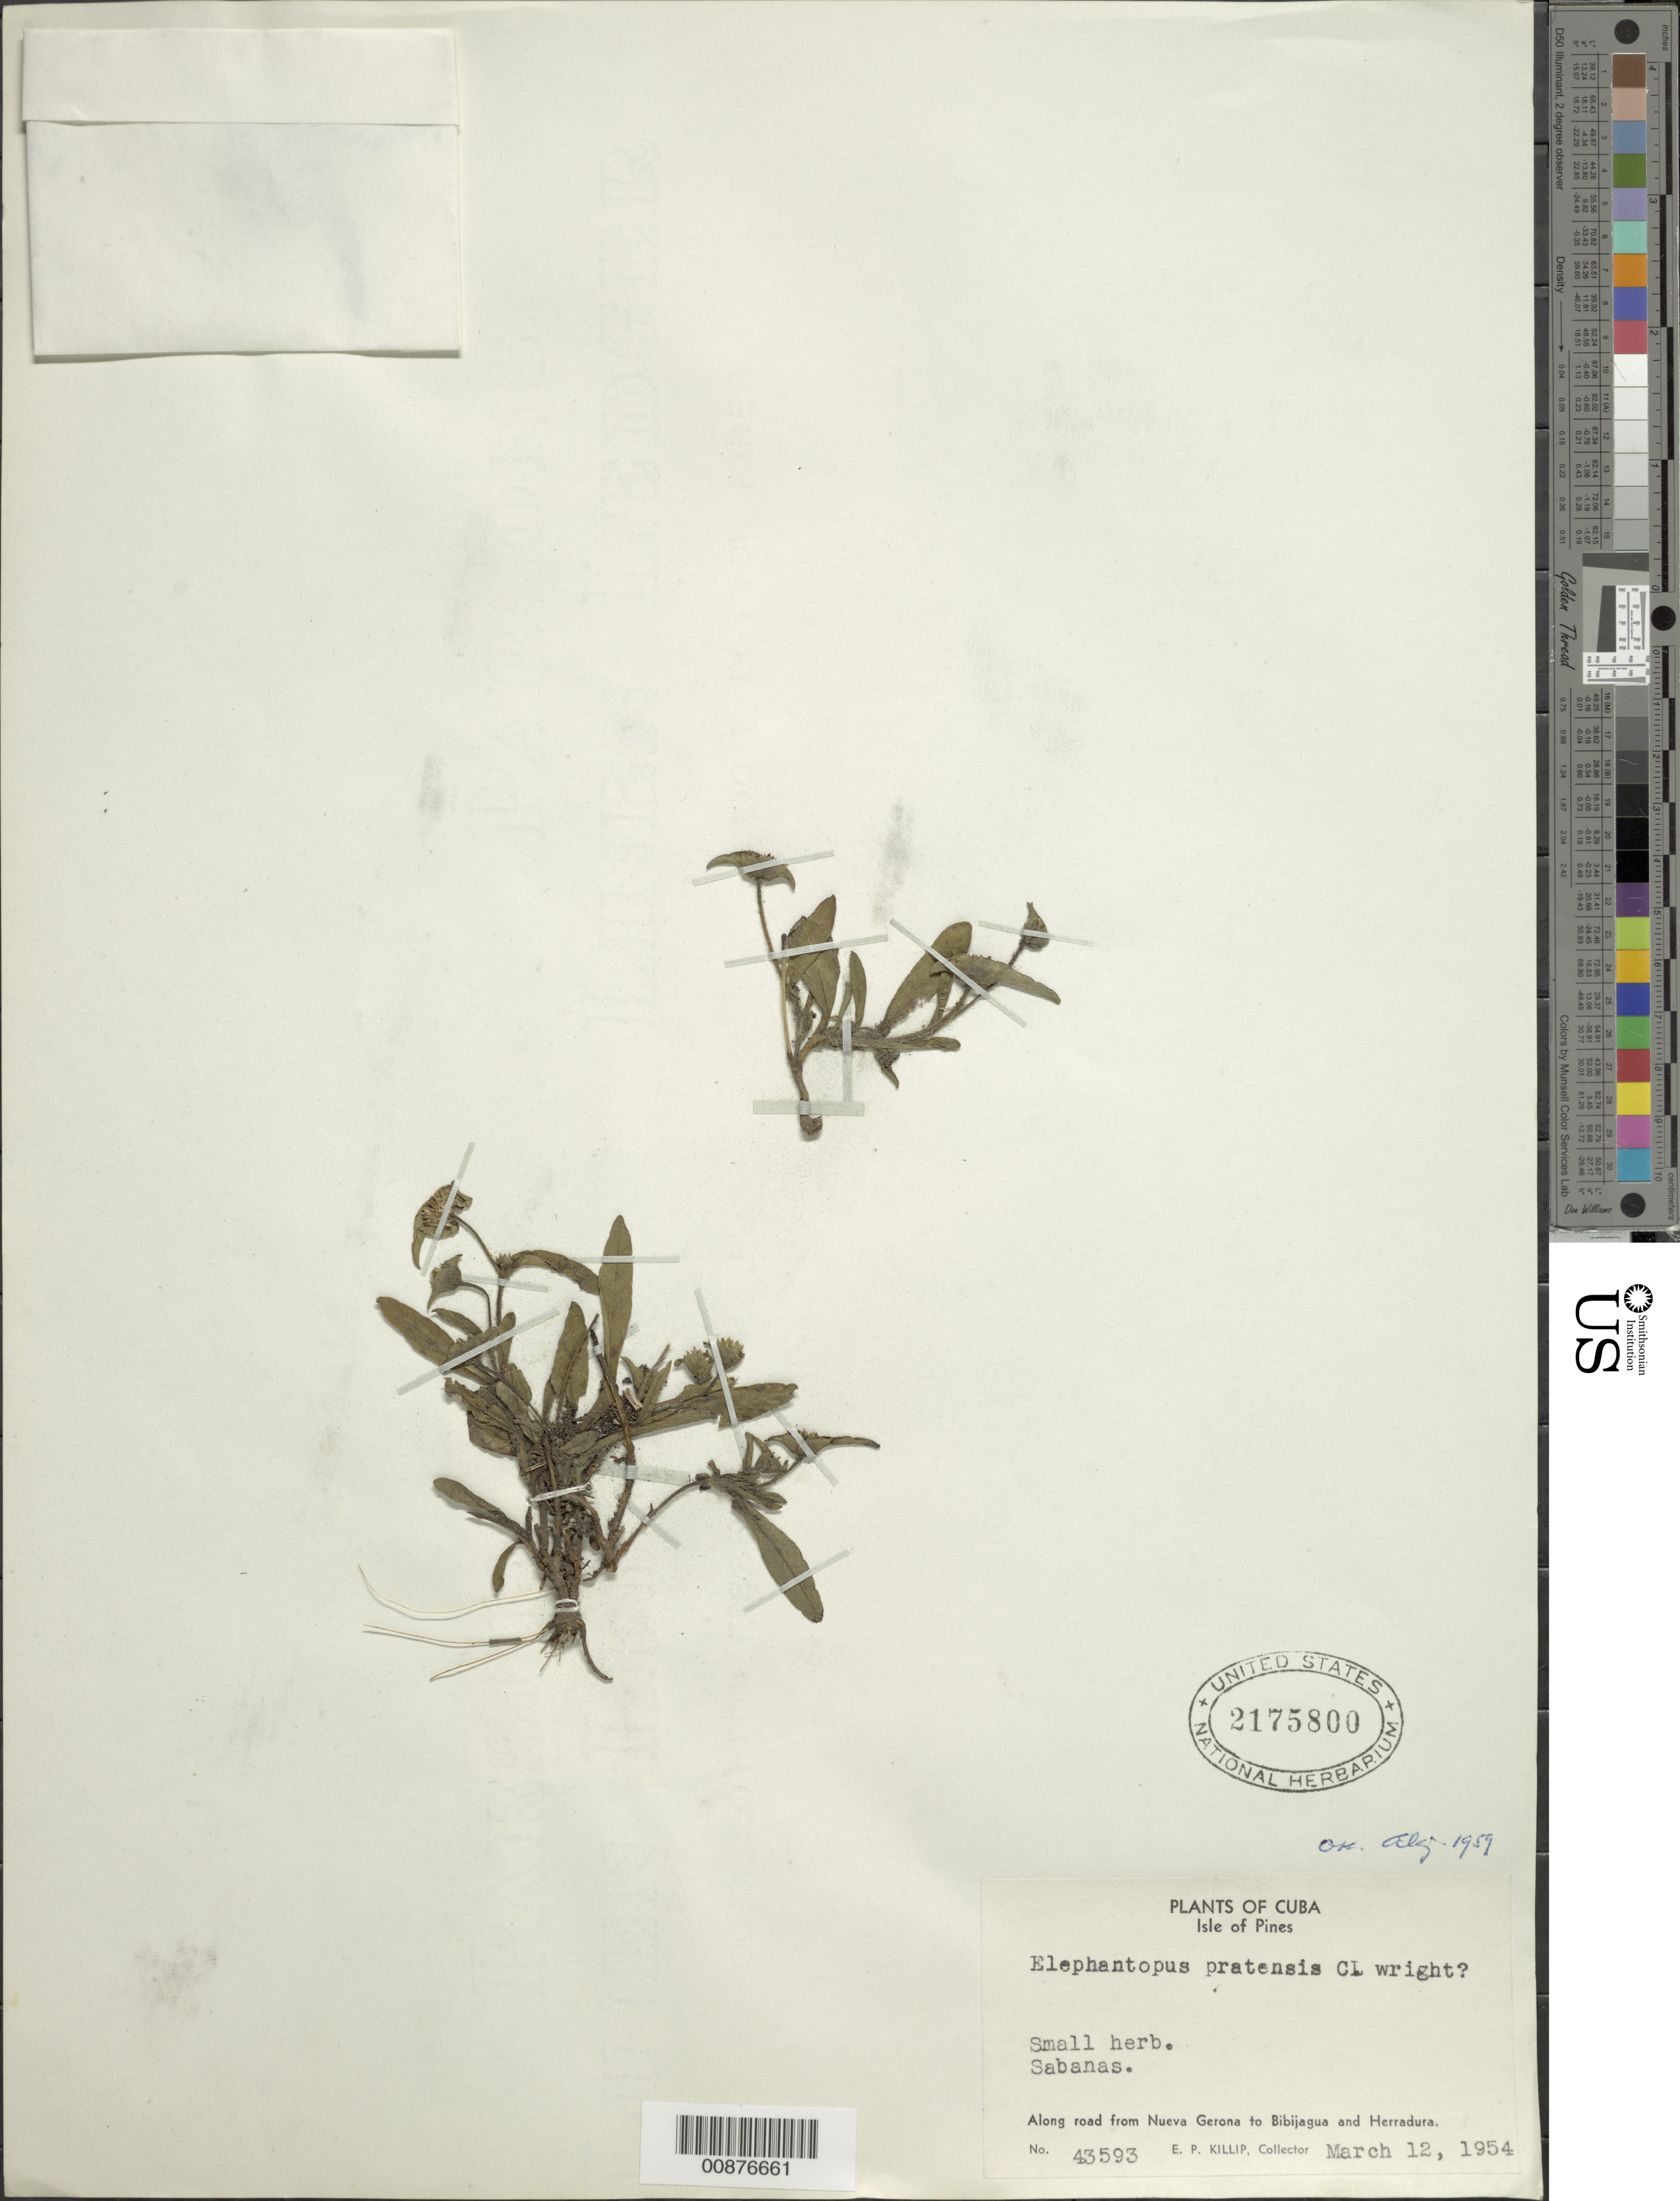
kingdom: Plantae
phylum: Tracheophyta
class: Magnoliopsida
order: Asterales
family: Asteraceae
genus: Elephantopus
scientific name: Elephantopus pratensis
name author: C. Wright in Sauvalle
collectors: E. P. Killip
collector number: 43593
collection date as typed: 12 Mar 1954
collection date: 1954-03-12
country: Cuba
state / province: Isla de La Juventud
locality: Along road from Nueva Gerona to Bibijagua and Herradura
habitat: Sabanas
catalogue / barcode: US 2175800